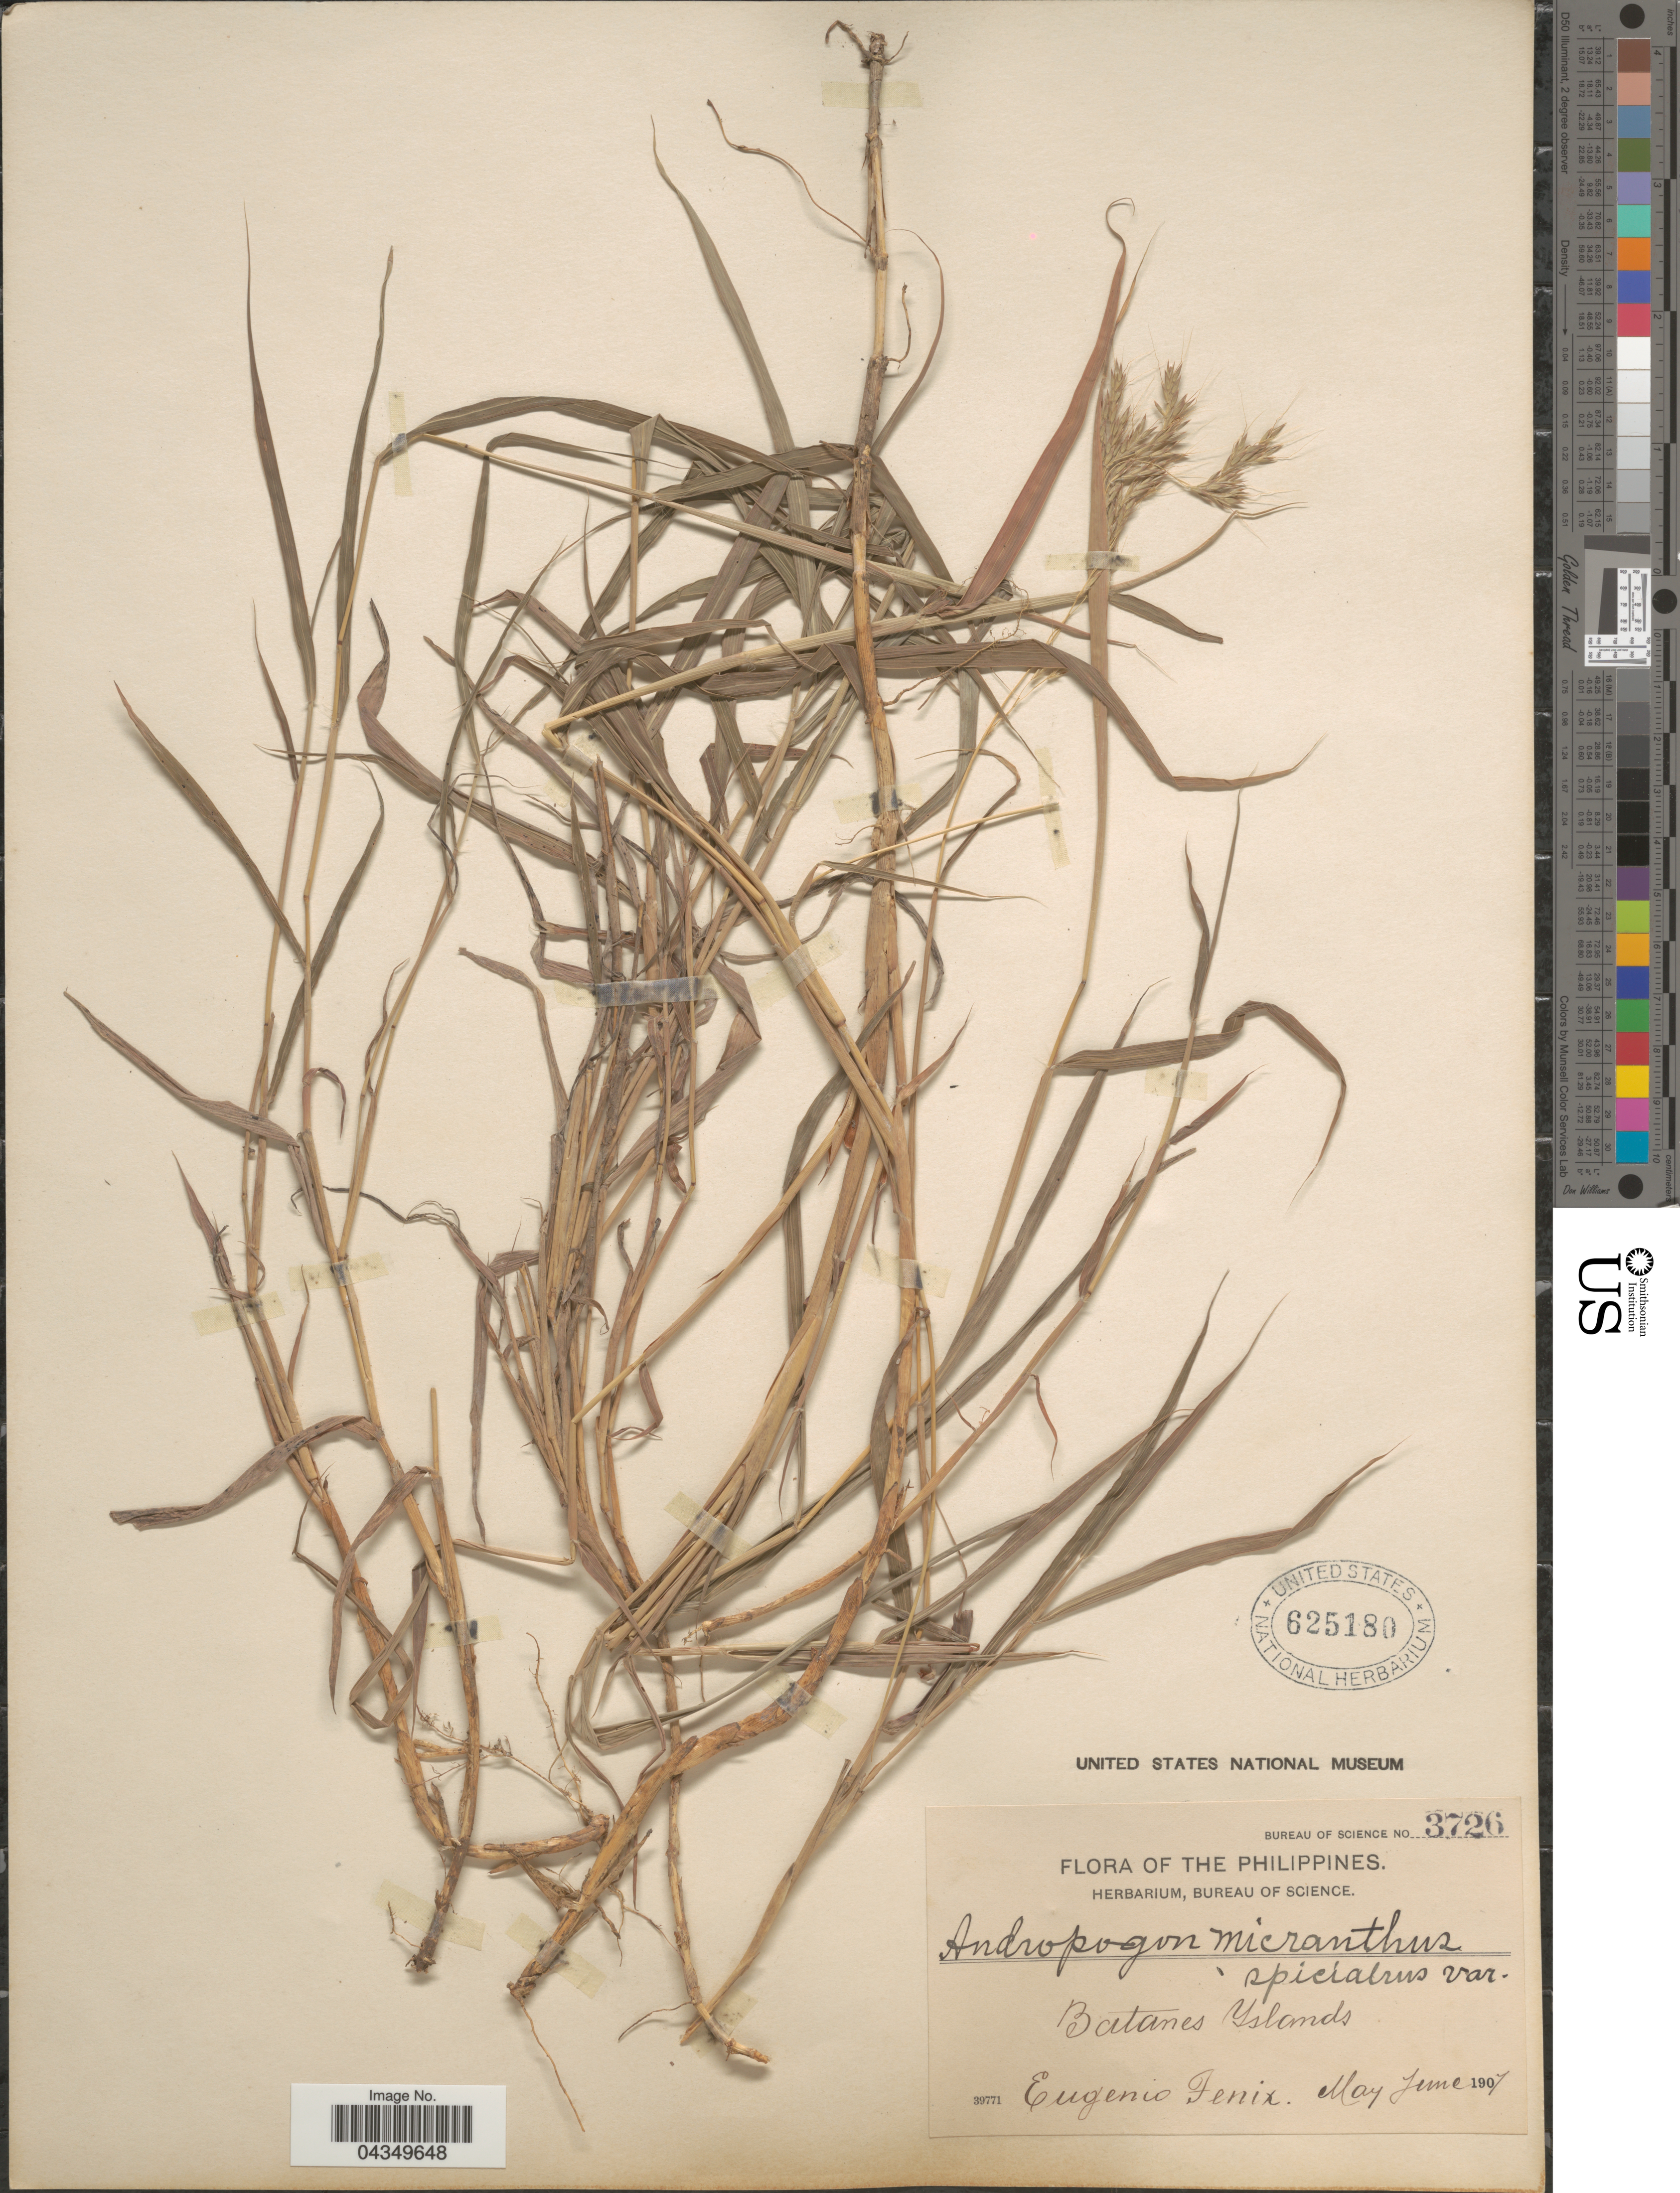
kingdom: Plantae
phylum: Tracheophyta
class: Liliopsida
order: Poales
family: Poaceae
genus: Capillipedium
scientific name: Capillipedium parviflorum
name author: (R. Br.) Stapf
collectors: E. Fénix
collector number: Bureau of Science 3726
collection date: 1907-05/1907-06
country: Philippines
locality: Batanes Islands.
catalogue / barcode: US 625180